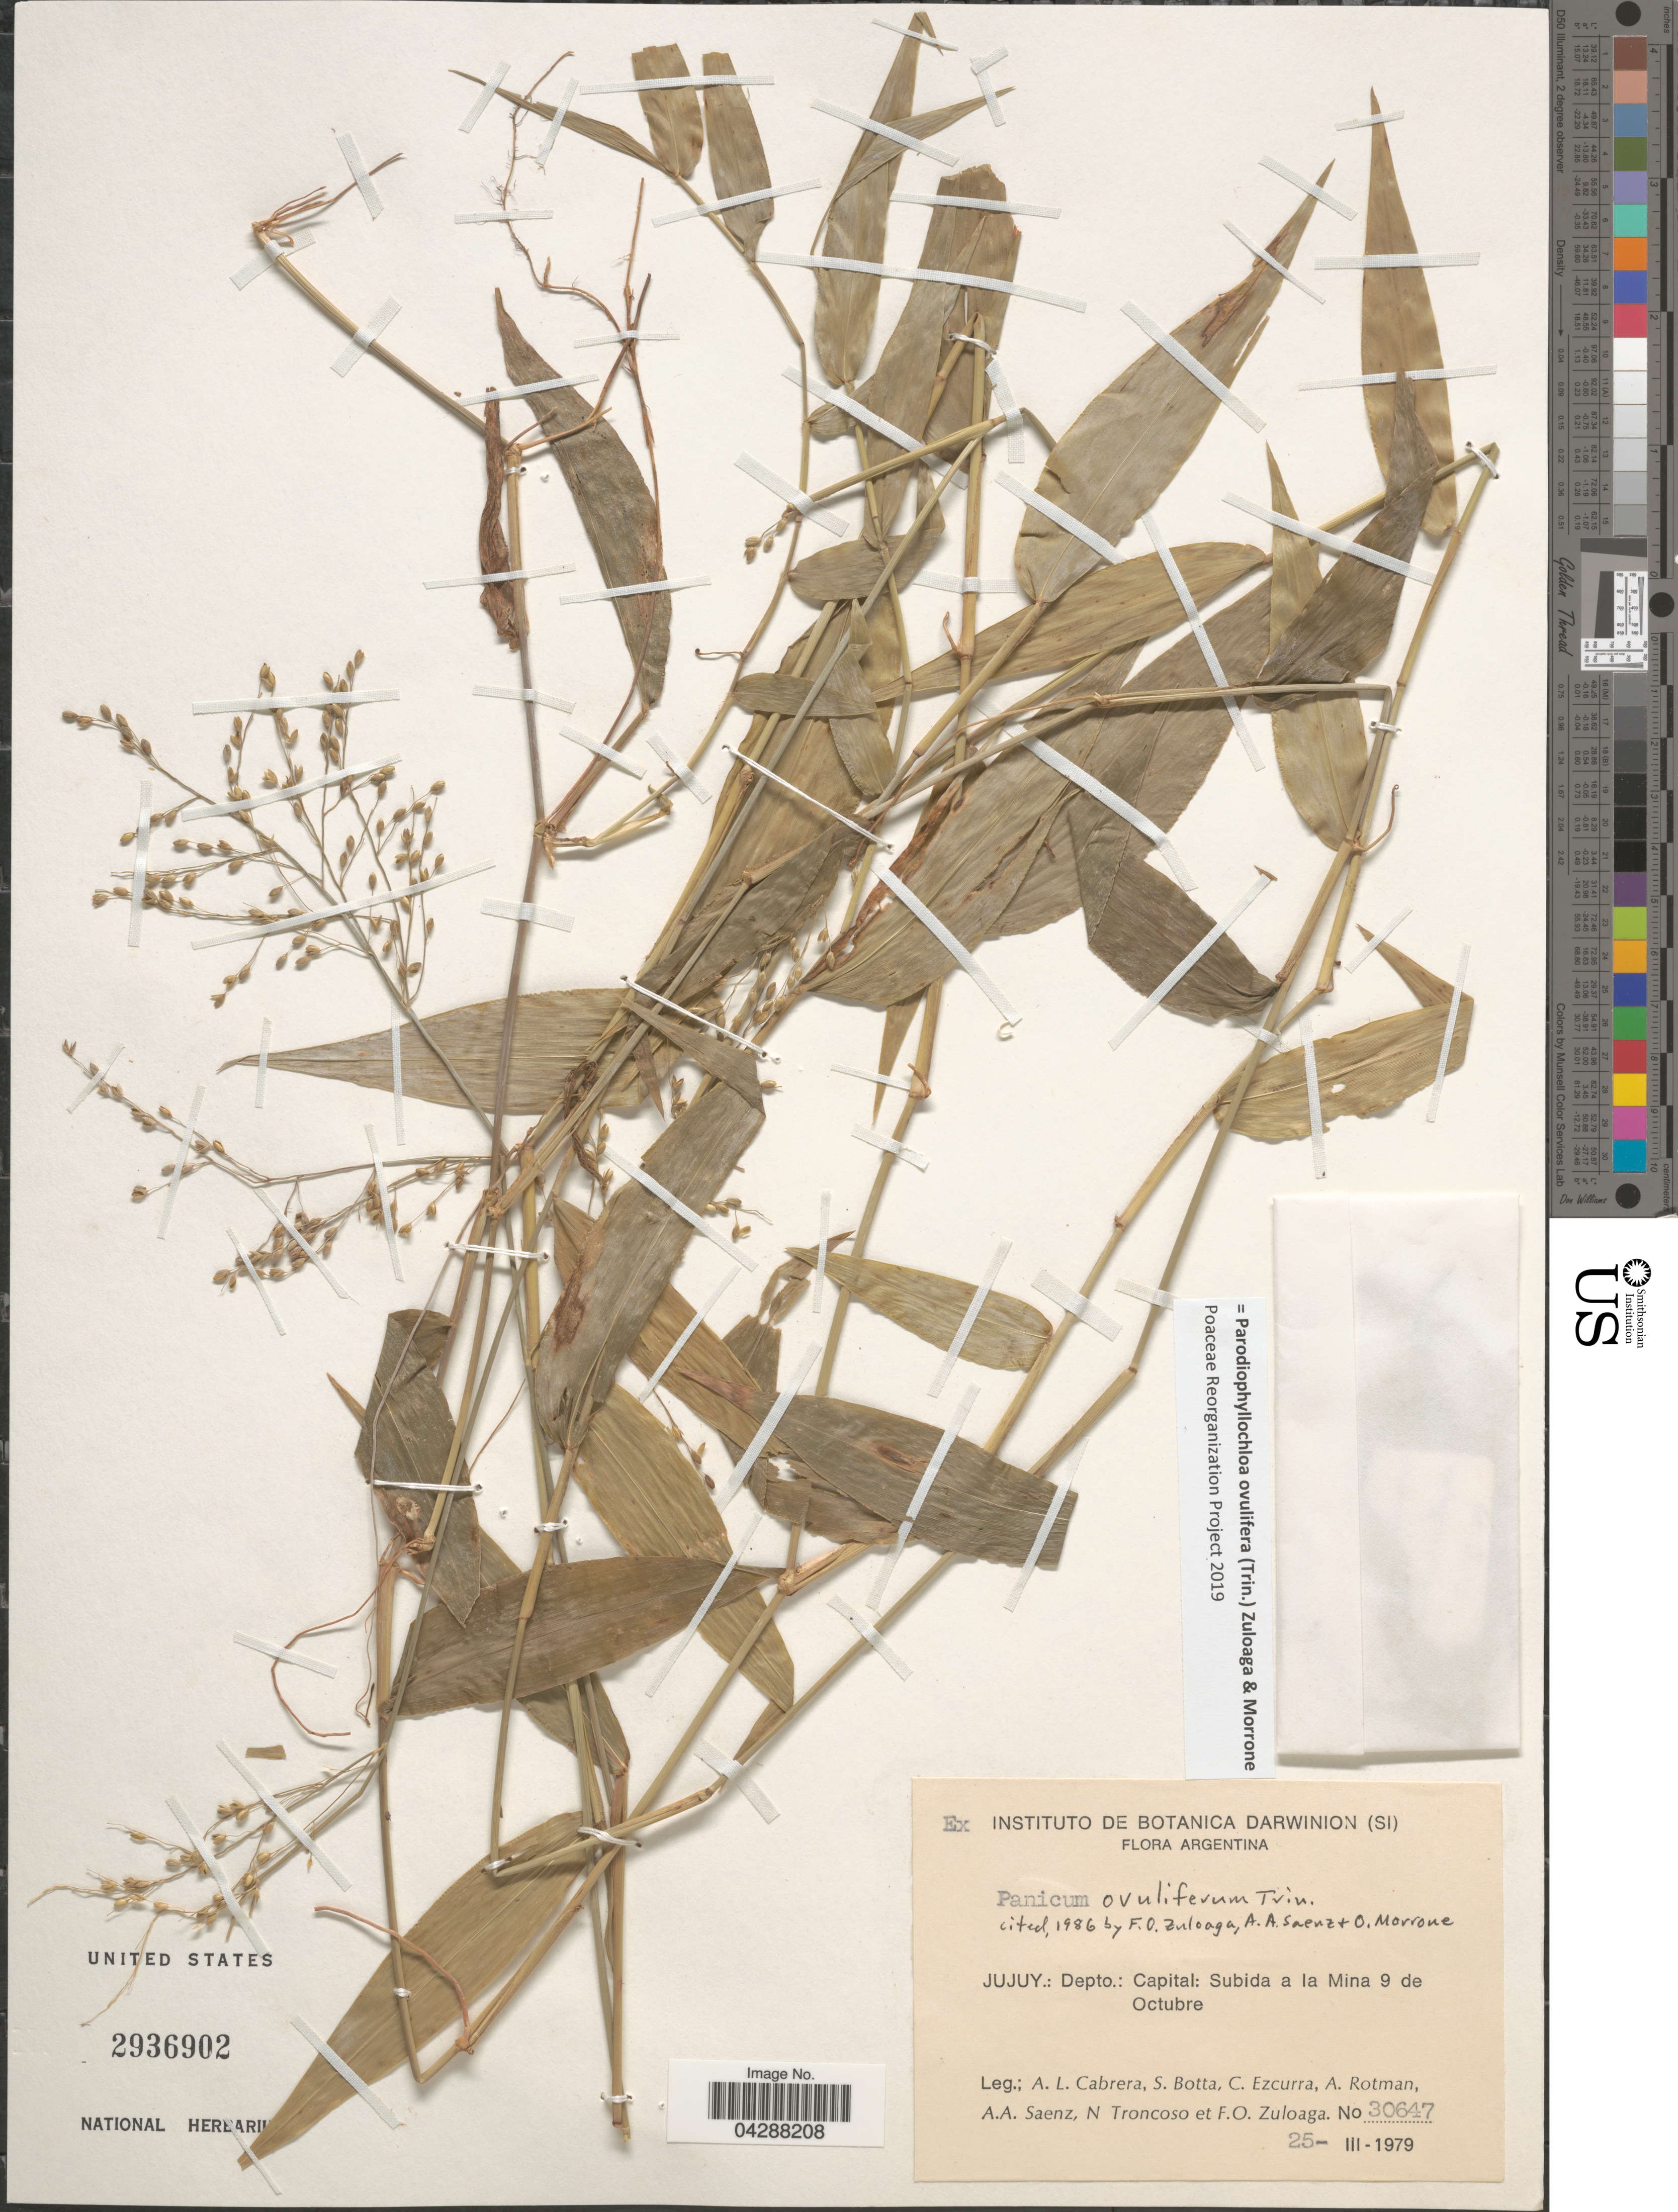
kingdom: Plantae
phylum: Tracheophyta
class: Liliopsida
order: Poales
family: Poaceae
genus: Parodiophyllochloa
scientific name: Parodiophyllochloa ovulifera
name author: (Trin.) Zuloaga & Morrone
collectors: A. L. Cabrera, S. Botta, C. Ezcurra, A. D. Rotman & et al.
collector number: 30647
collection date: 1979-03-25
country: Argentina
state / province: Jujuy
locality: Depto.: Capital: Subida a la Mina 9 de Octubre.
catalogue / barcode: US 2936902